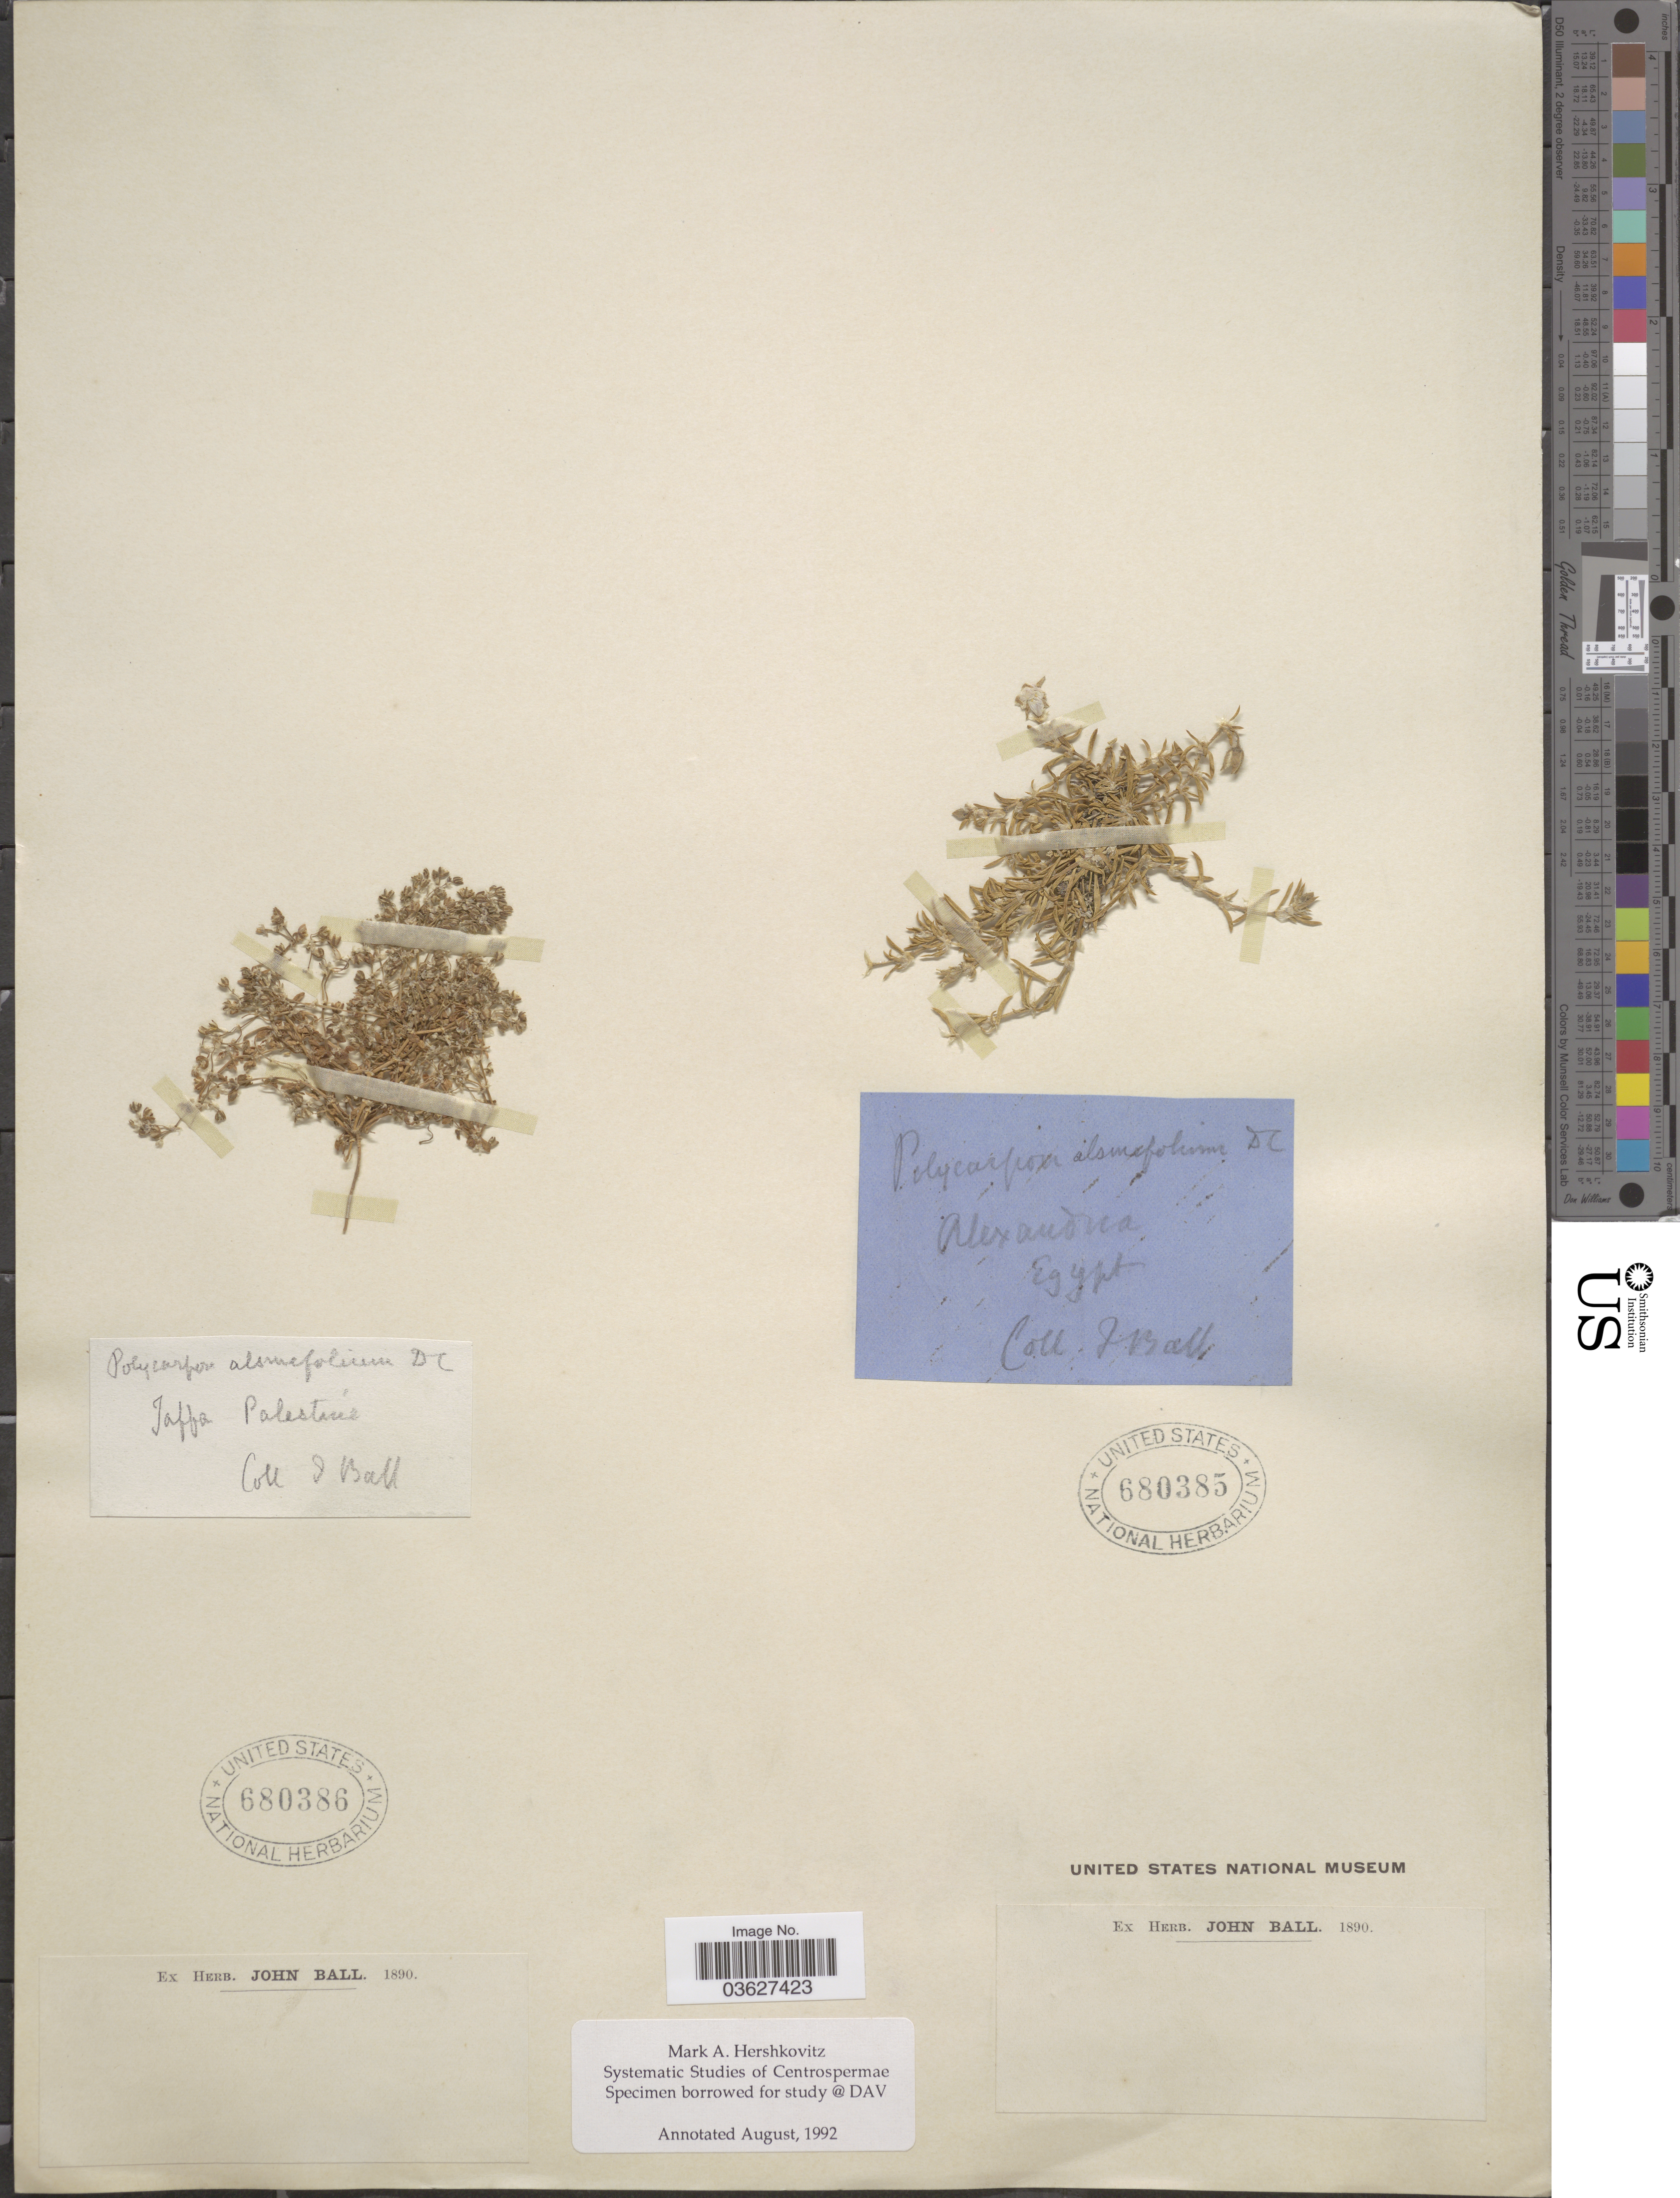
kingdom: Plantae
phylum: Tracheophyta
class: Magnoliopsida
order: Caryophyllales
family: Caryophyllaceae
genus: Polycarpon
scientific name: Polycarpon alsinifolium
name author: (Biv.) DC.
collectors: J. Ball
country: Egypt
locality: Alexandria.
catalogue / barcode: US 680385-2